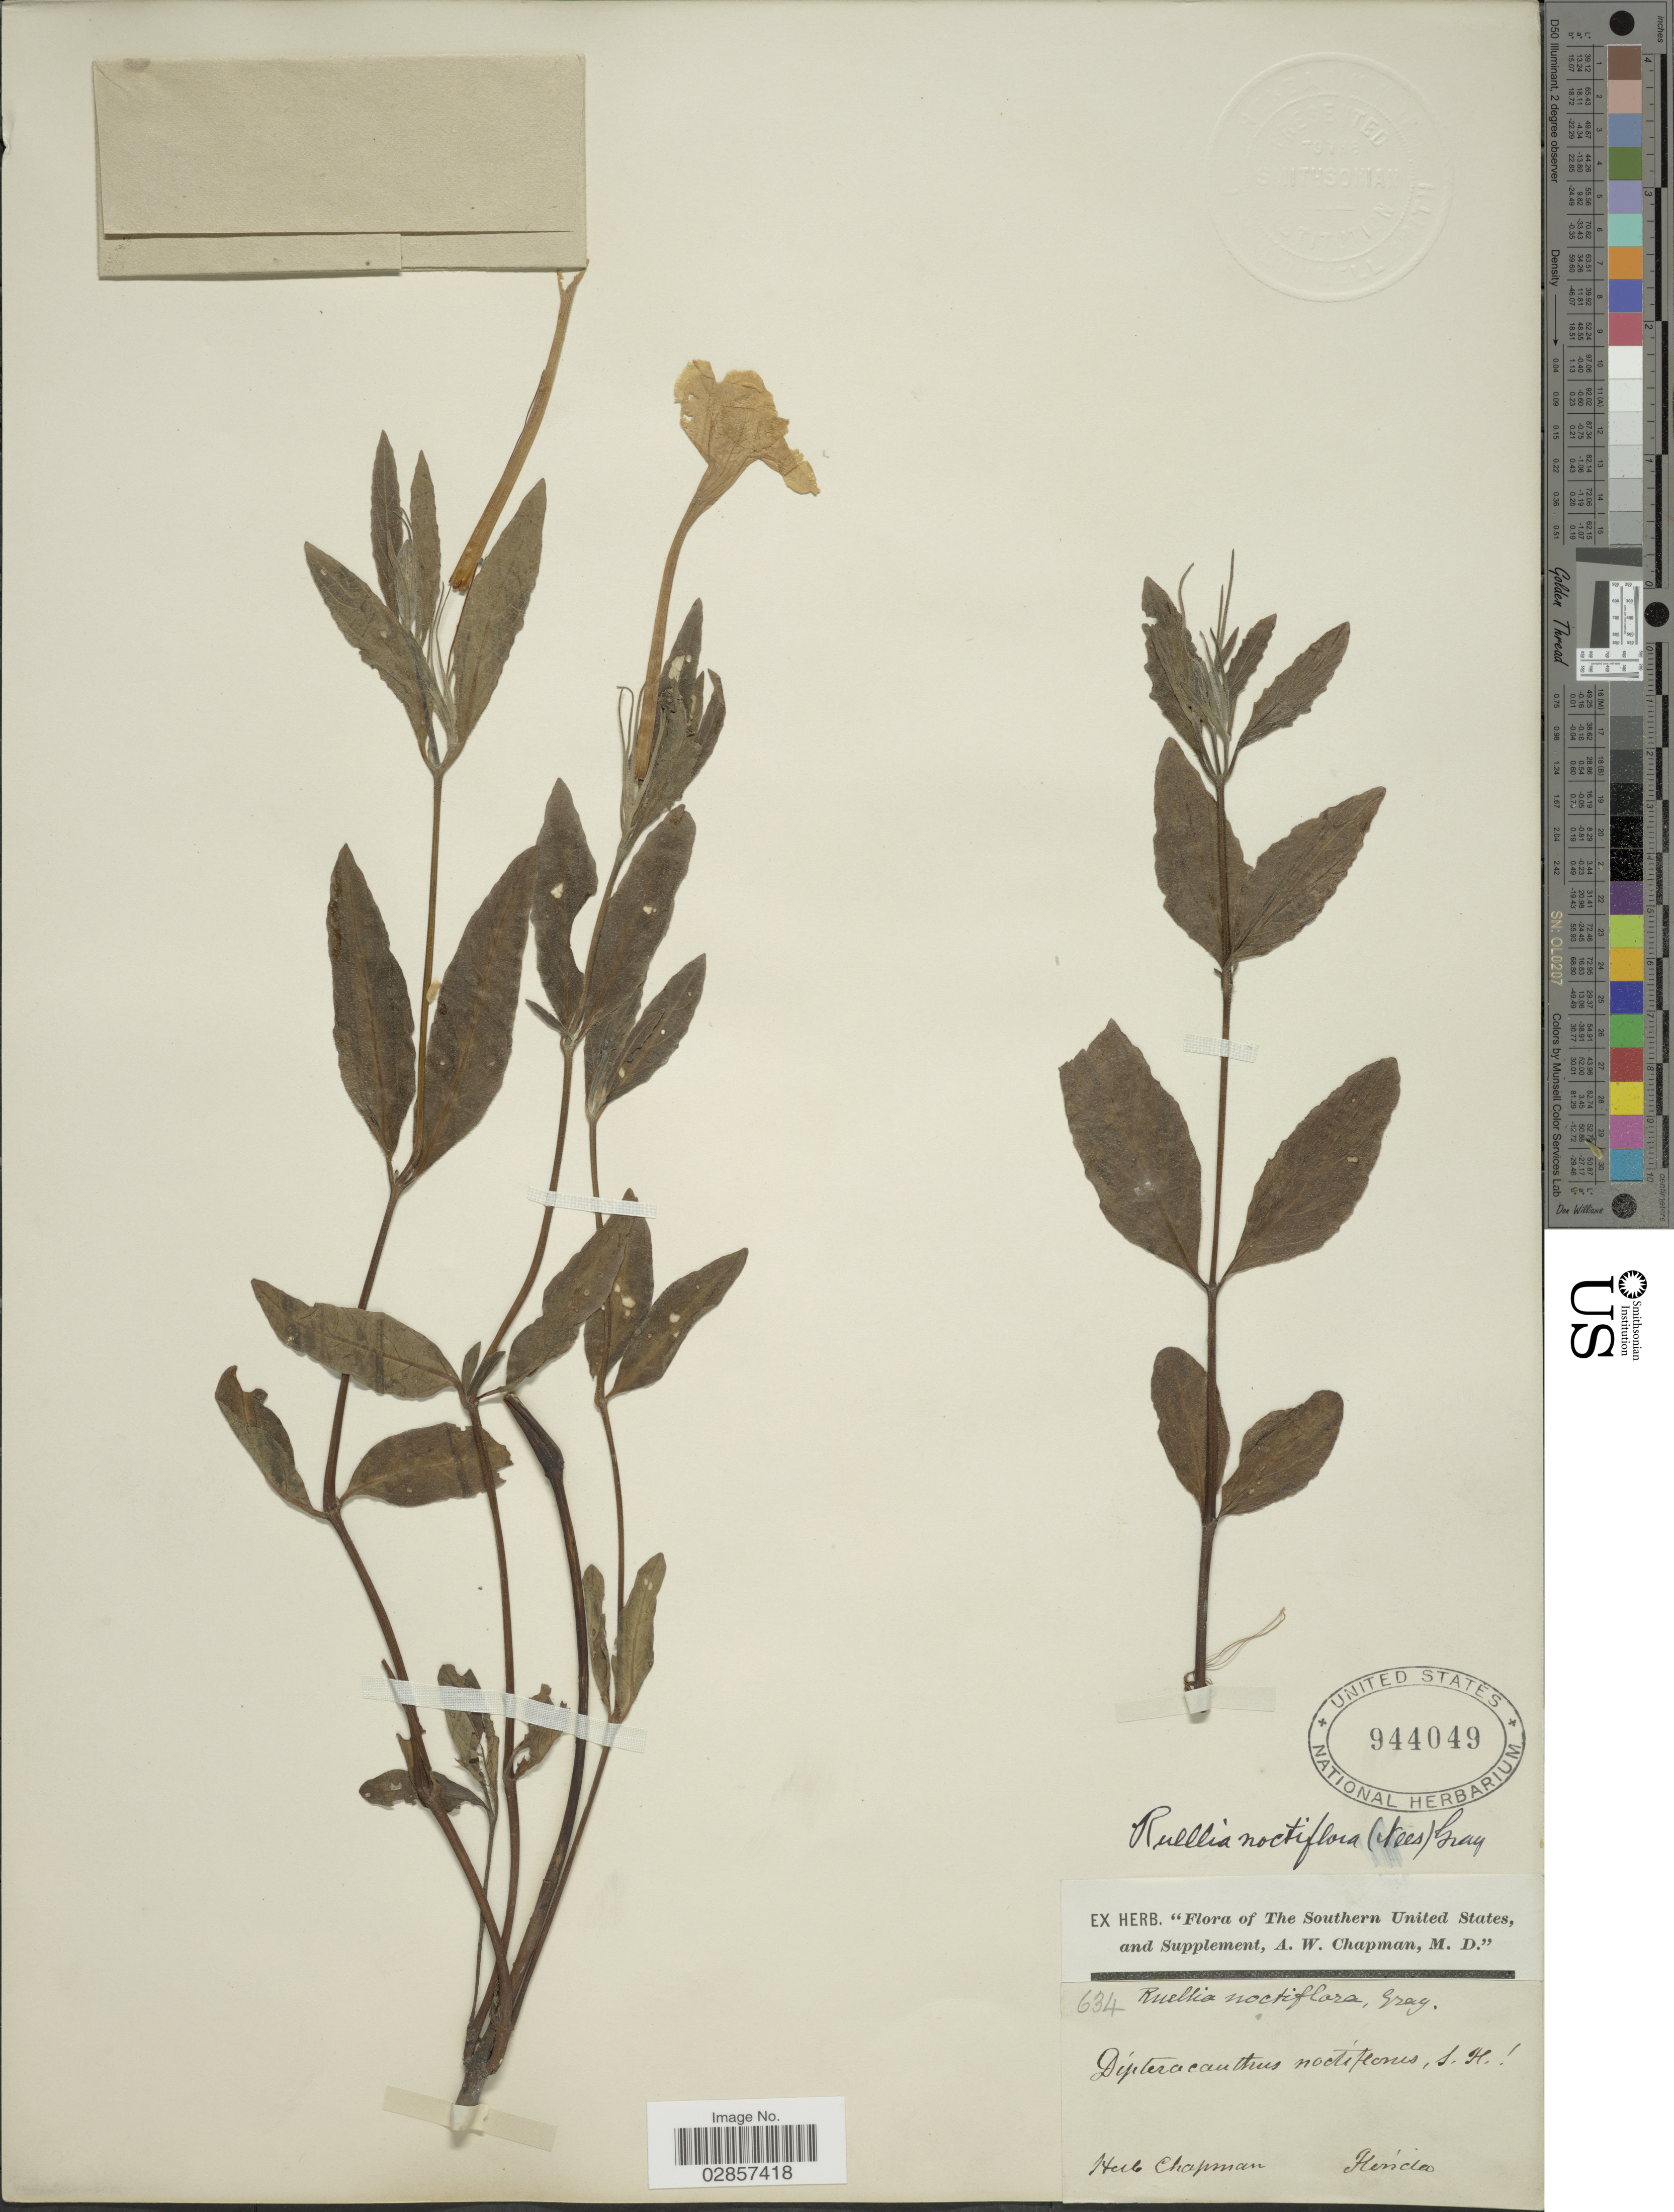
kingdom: Plantae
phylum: Tracheophyta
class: Magnoliopsida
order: Lamiales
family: Acanthaceae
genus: Ruellia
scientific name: Ruellia noctiflora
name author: (Nees) A. Gray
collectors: ex herb. A.W. Chapman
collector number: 634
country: United States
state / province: Florida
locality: The Southern United States, Florida.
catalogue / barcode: US 944049